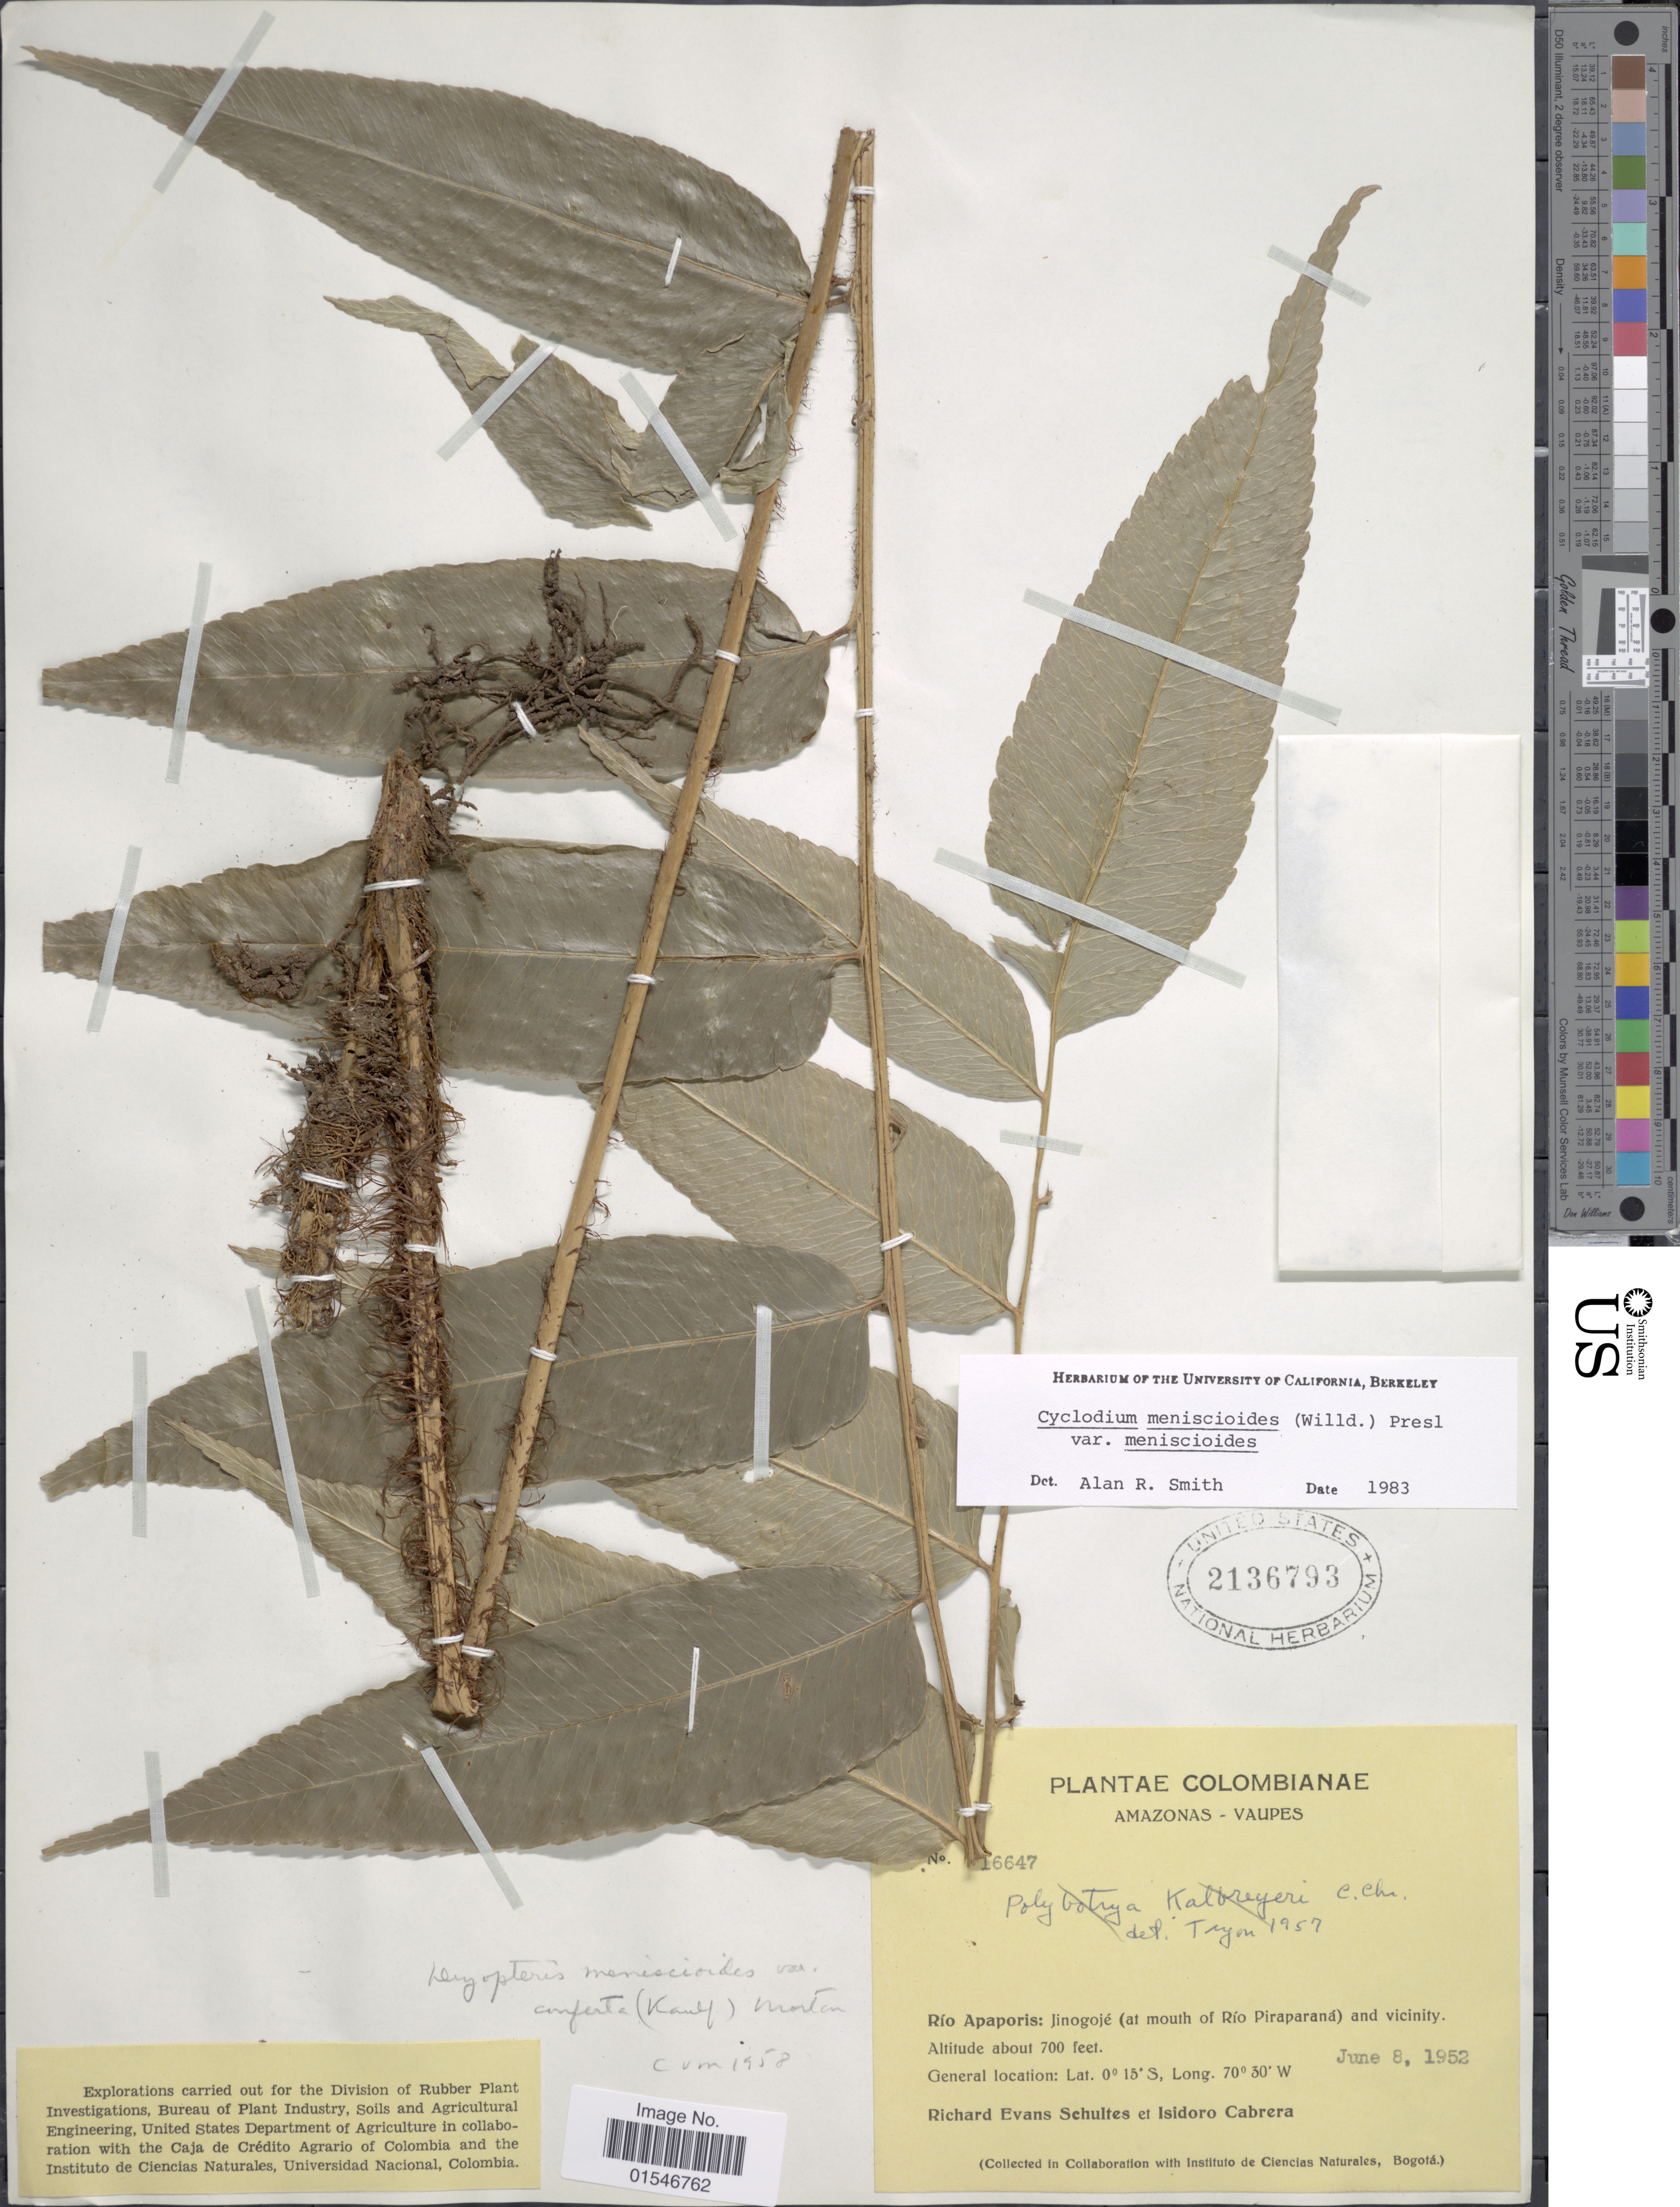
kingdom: Plantae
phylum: Tracheophyta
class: Polypodiopsida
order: Polypodiales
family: Dryopteridaceae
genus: Cyclodium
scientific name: Cyclodium meniscioides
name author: (Willd.) C. Presl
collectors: R. E. Schultes & I. Cabrera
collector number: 16647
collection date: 1952-06-08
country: Colombia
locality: Amazonas-Vaupes. Río Apaporis: Jinogojé (at mouth of Río Piraparaná) and vicinity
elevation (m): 213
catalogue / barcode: US 2136793